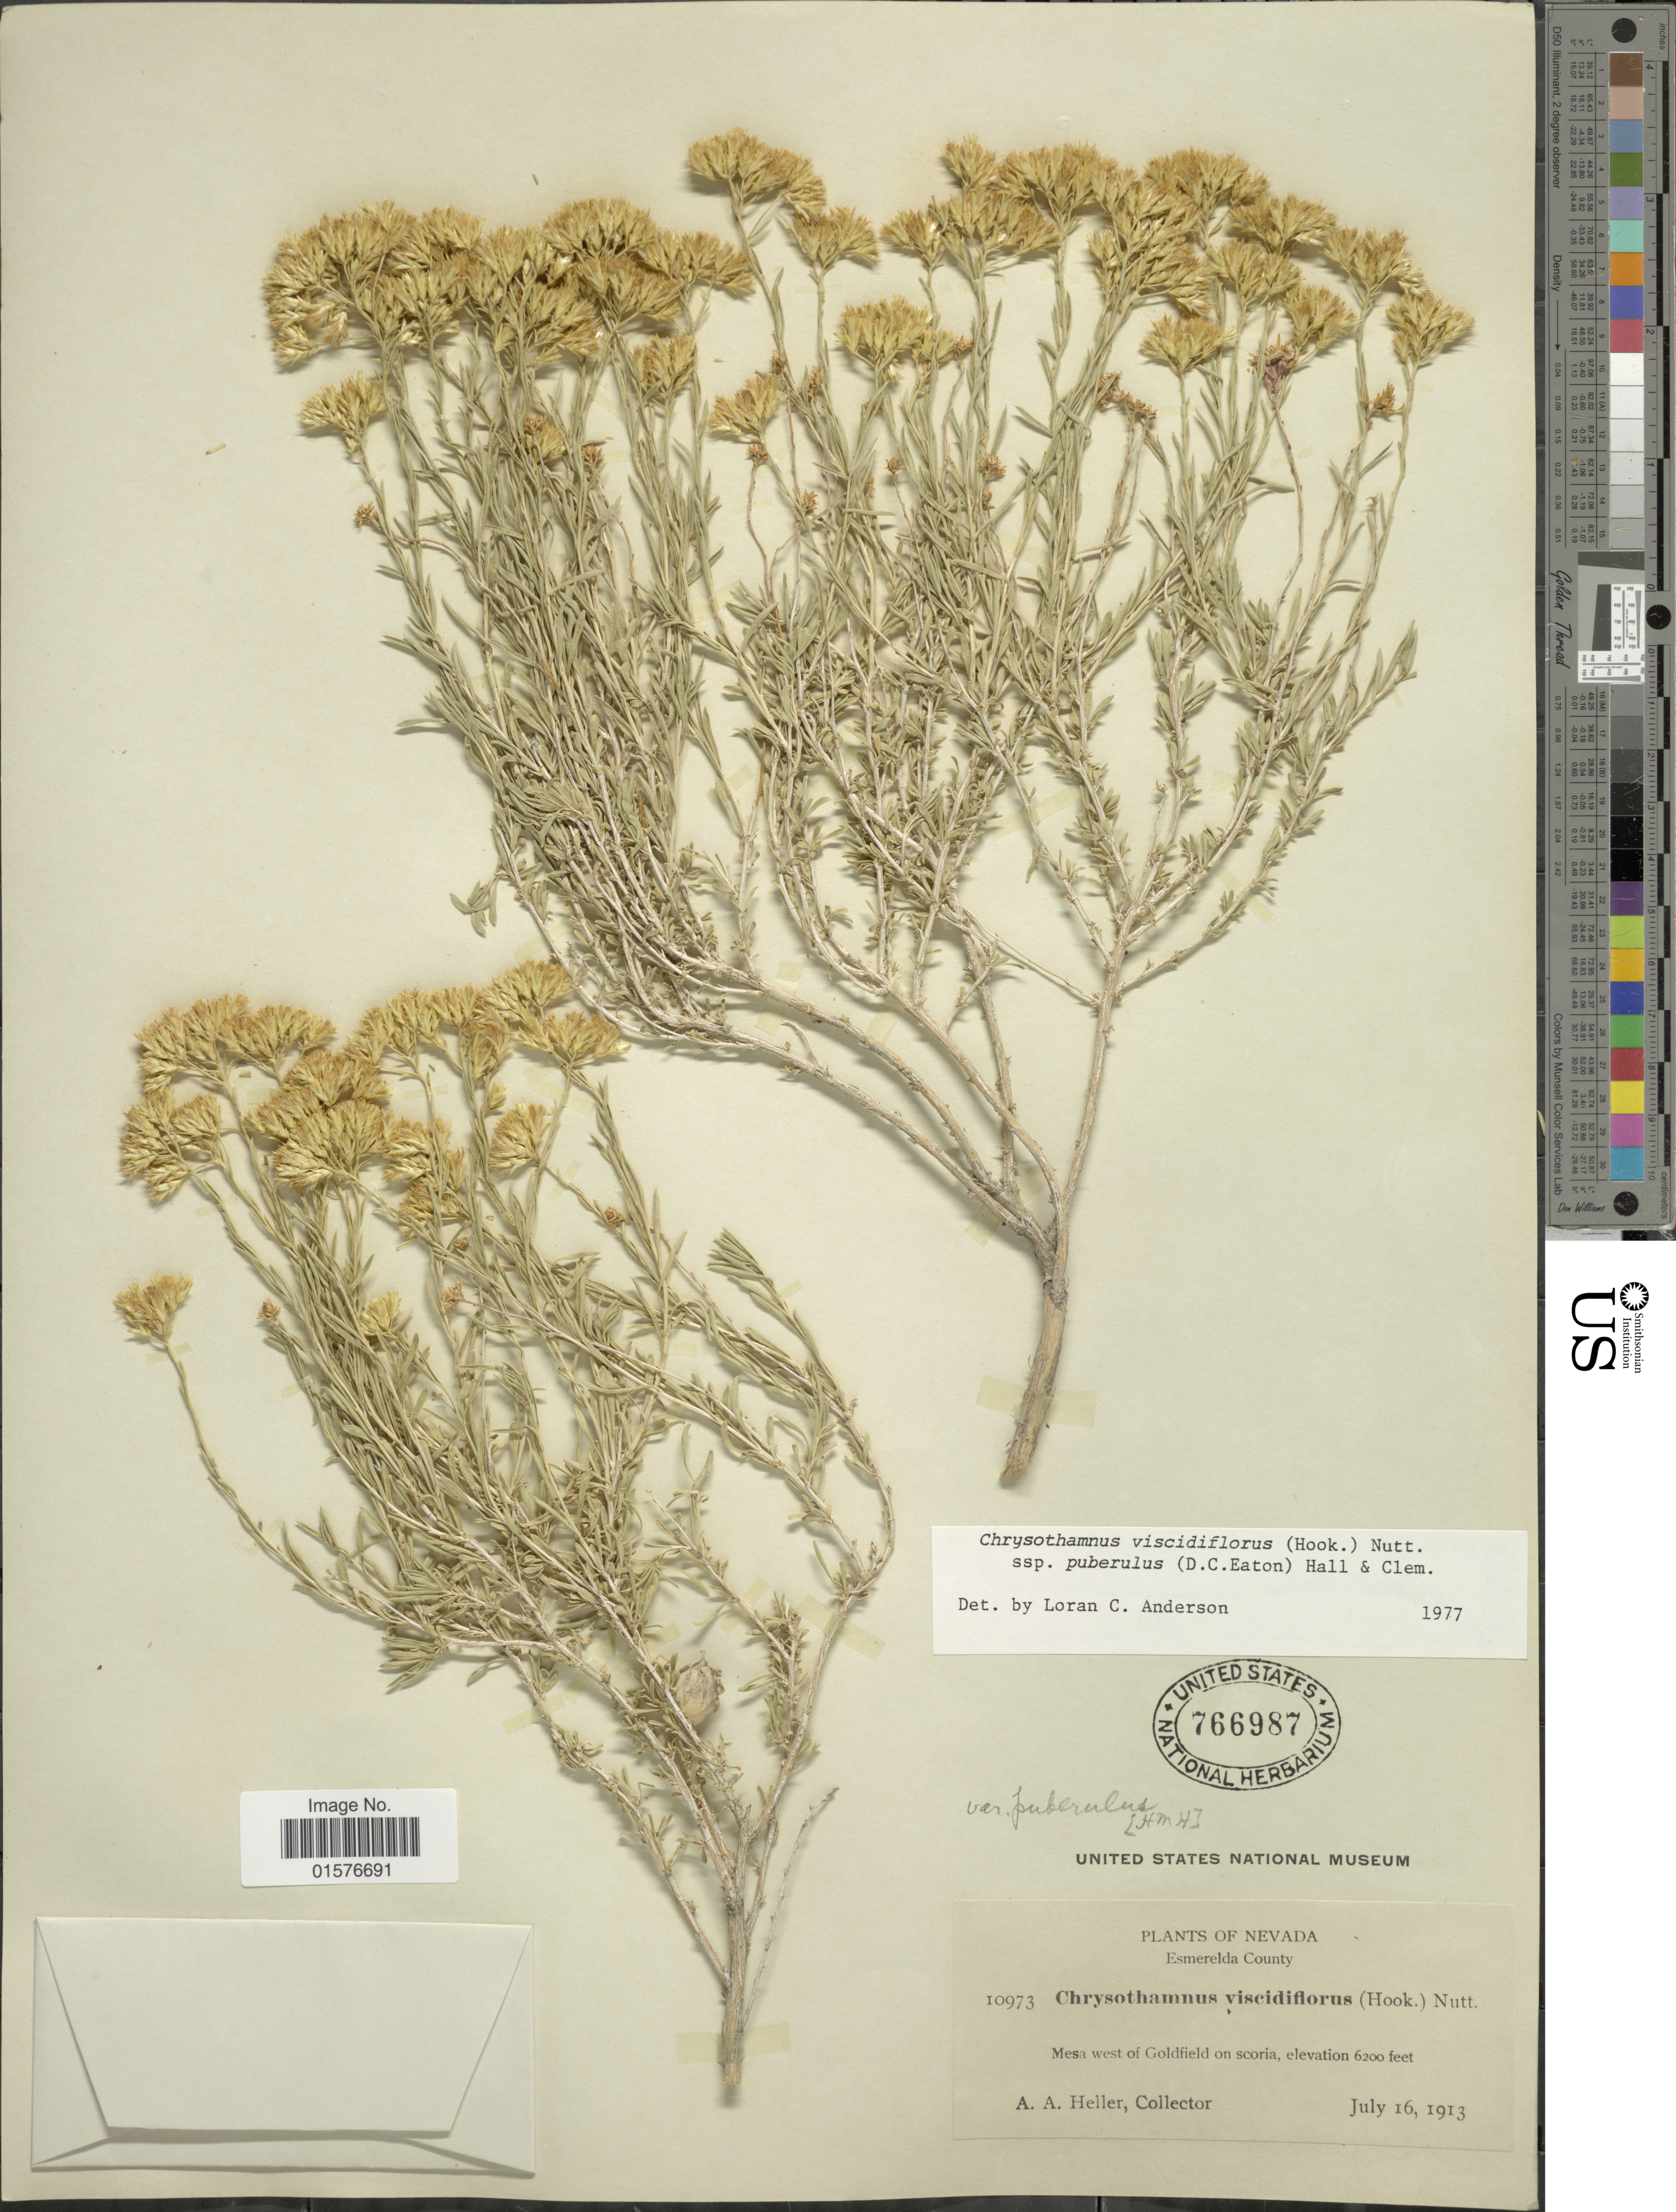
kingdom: Plantae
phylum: Tracheophyta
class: Magnoliopsida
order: Asterales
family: Asteraceae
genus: Chrysothamnus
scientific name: Chrysothamnus viscidiflorus subsp. puberulus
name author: (D.C. Eaton) H.M. Hall & Clem.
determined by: Urbatsch, Lowell E., Curator (LSU), Louisiana State University (UNITED STATES)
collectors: A. A. Heller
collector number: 10973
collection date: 1913-07-16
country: United States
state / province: Nevada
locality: Esmerelda County, Mesa west of Goldfield on scoria.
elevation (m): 1890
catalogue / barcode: US 766987